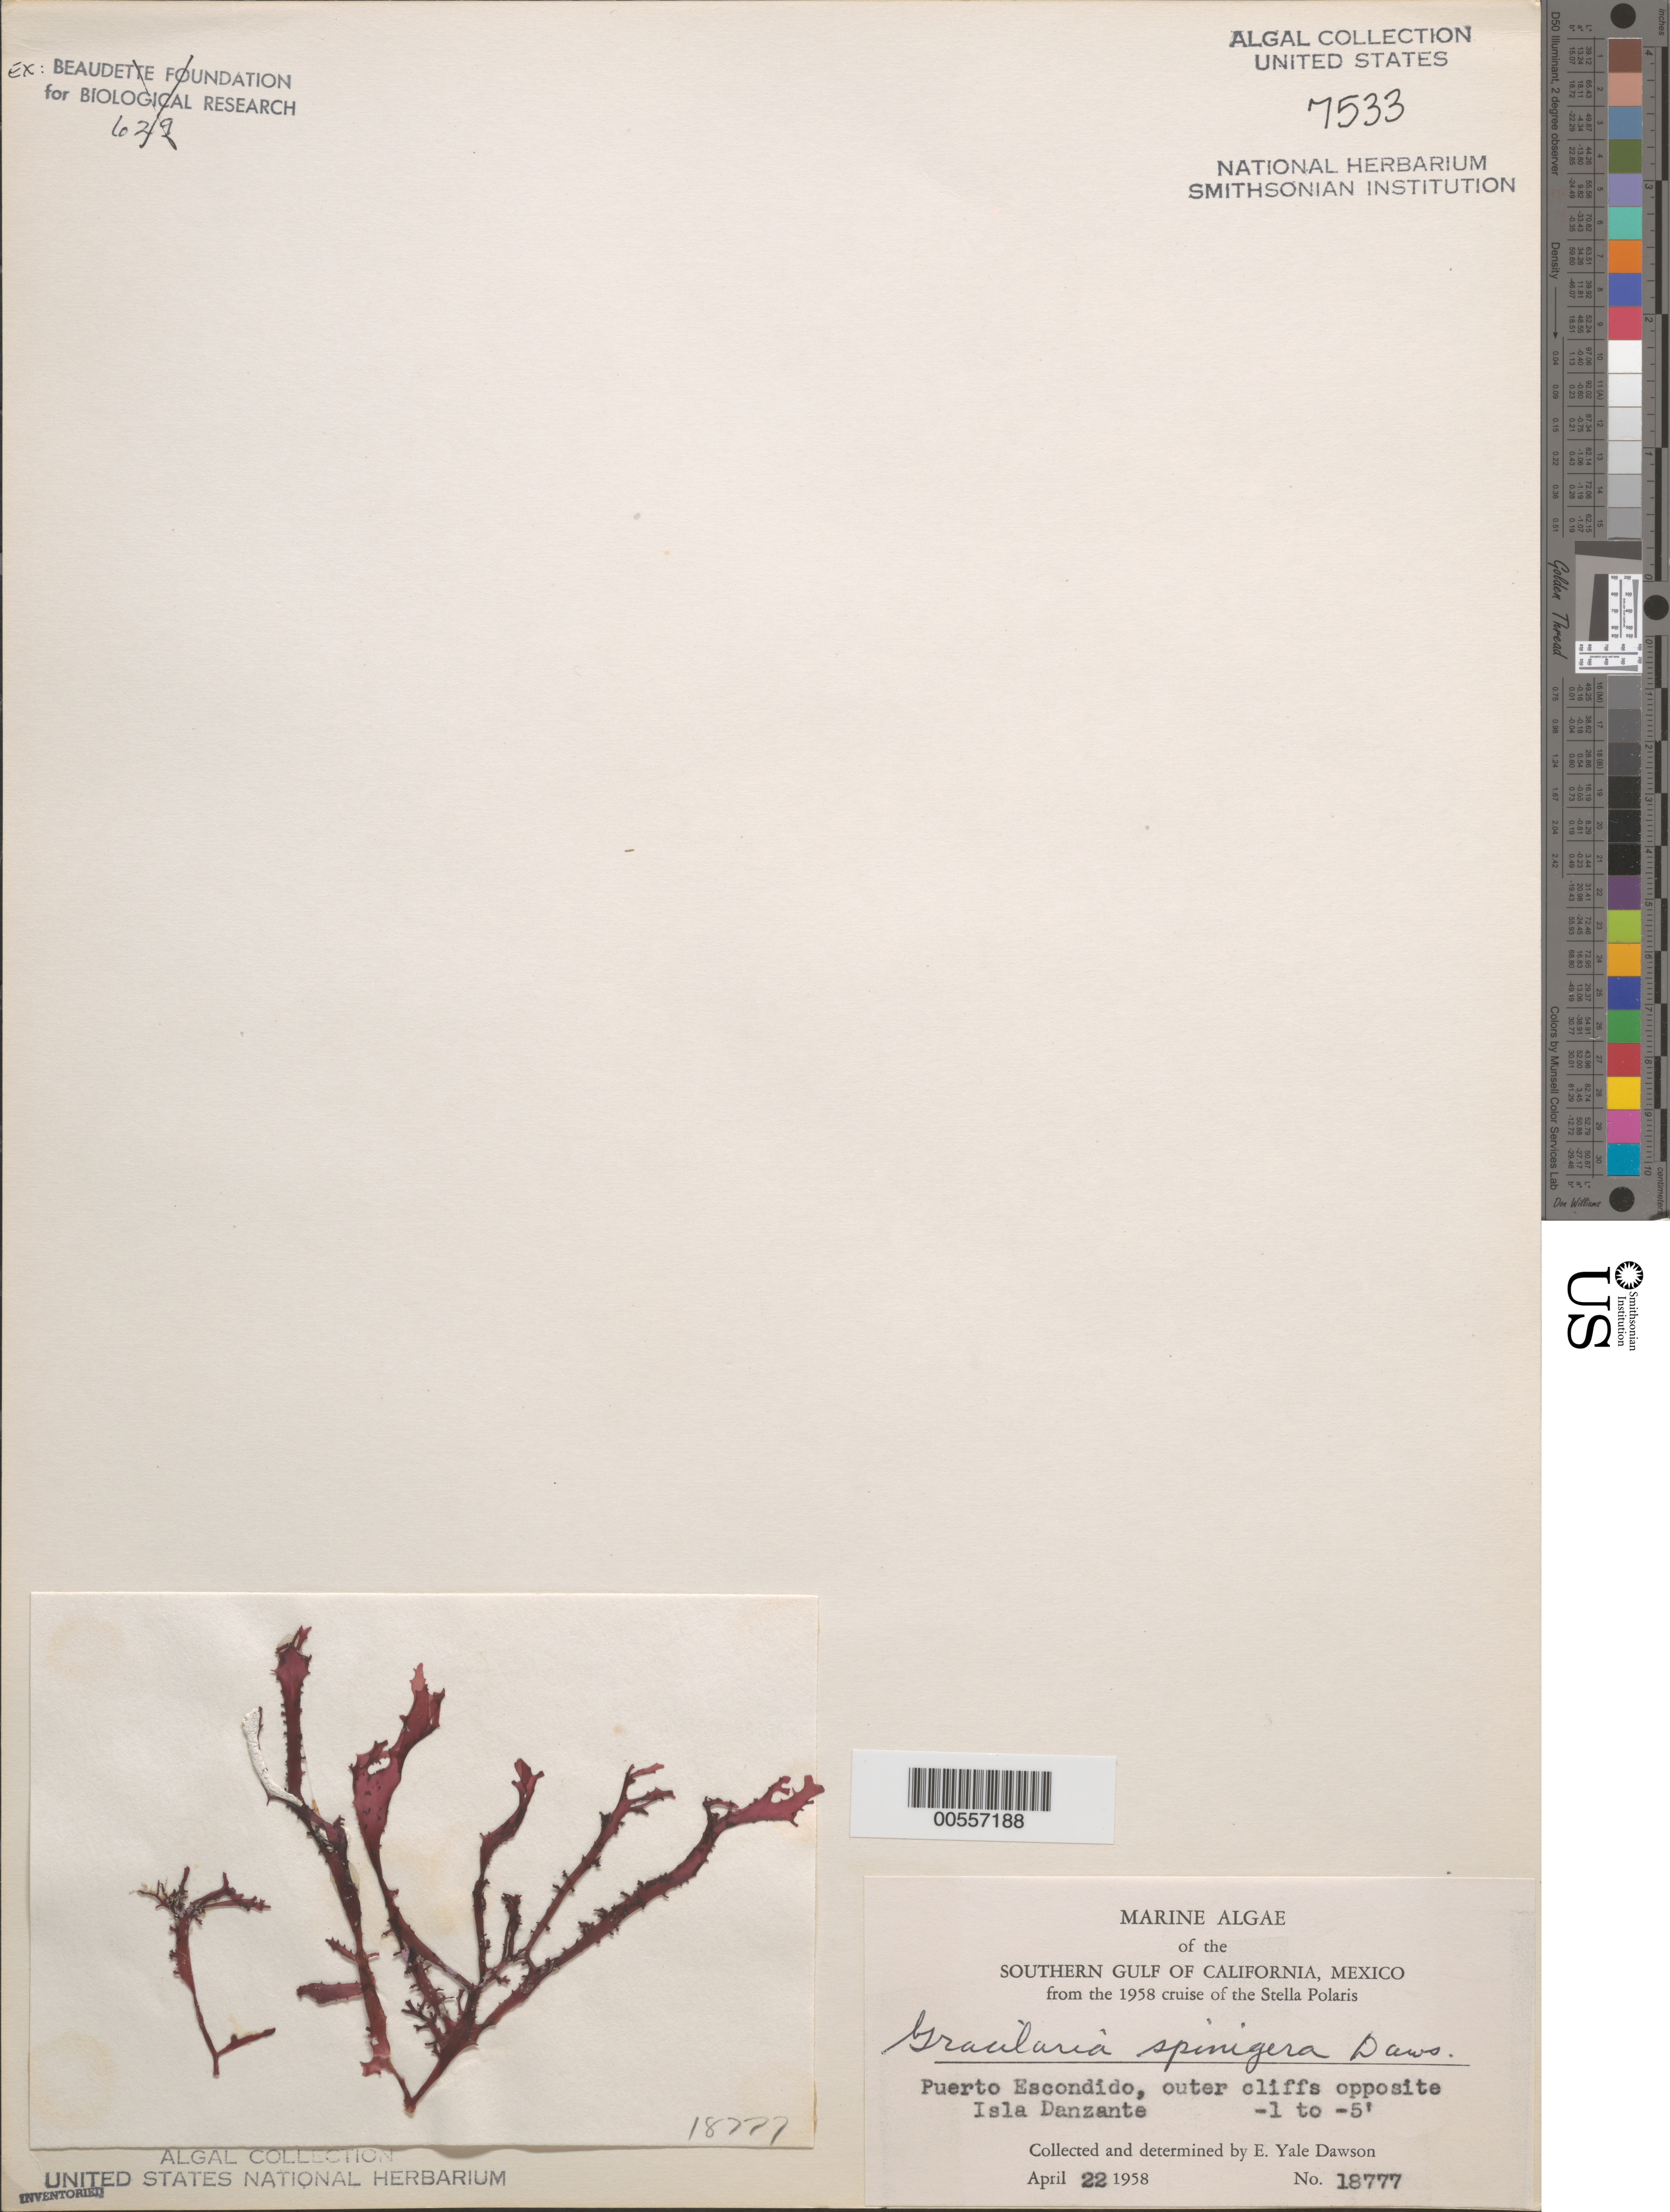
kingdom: Plantae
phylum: Rhodophyta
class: Florideophyceae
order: Gracilariales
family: Gracilariaceae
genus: Gracilaria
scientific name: Gracilaria spinigera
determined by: Dawson, E. Y.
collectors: E. Y. Dawson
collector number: EYD 18777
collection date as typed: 22 Apr 1958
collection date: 1958-04-22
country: Mexico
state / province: Baja California Sur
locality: Puerto Escondido, opposite Isla Danzante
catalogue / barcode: US 7533